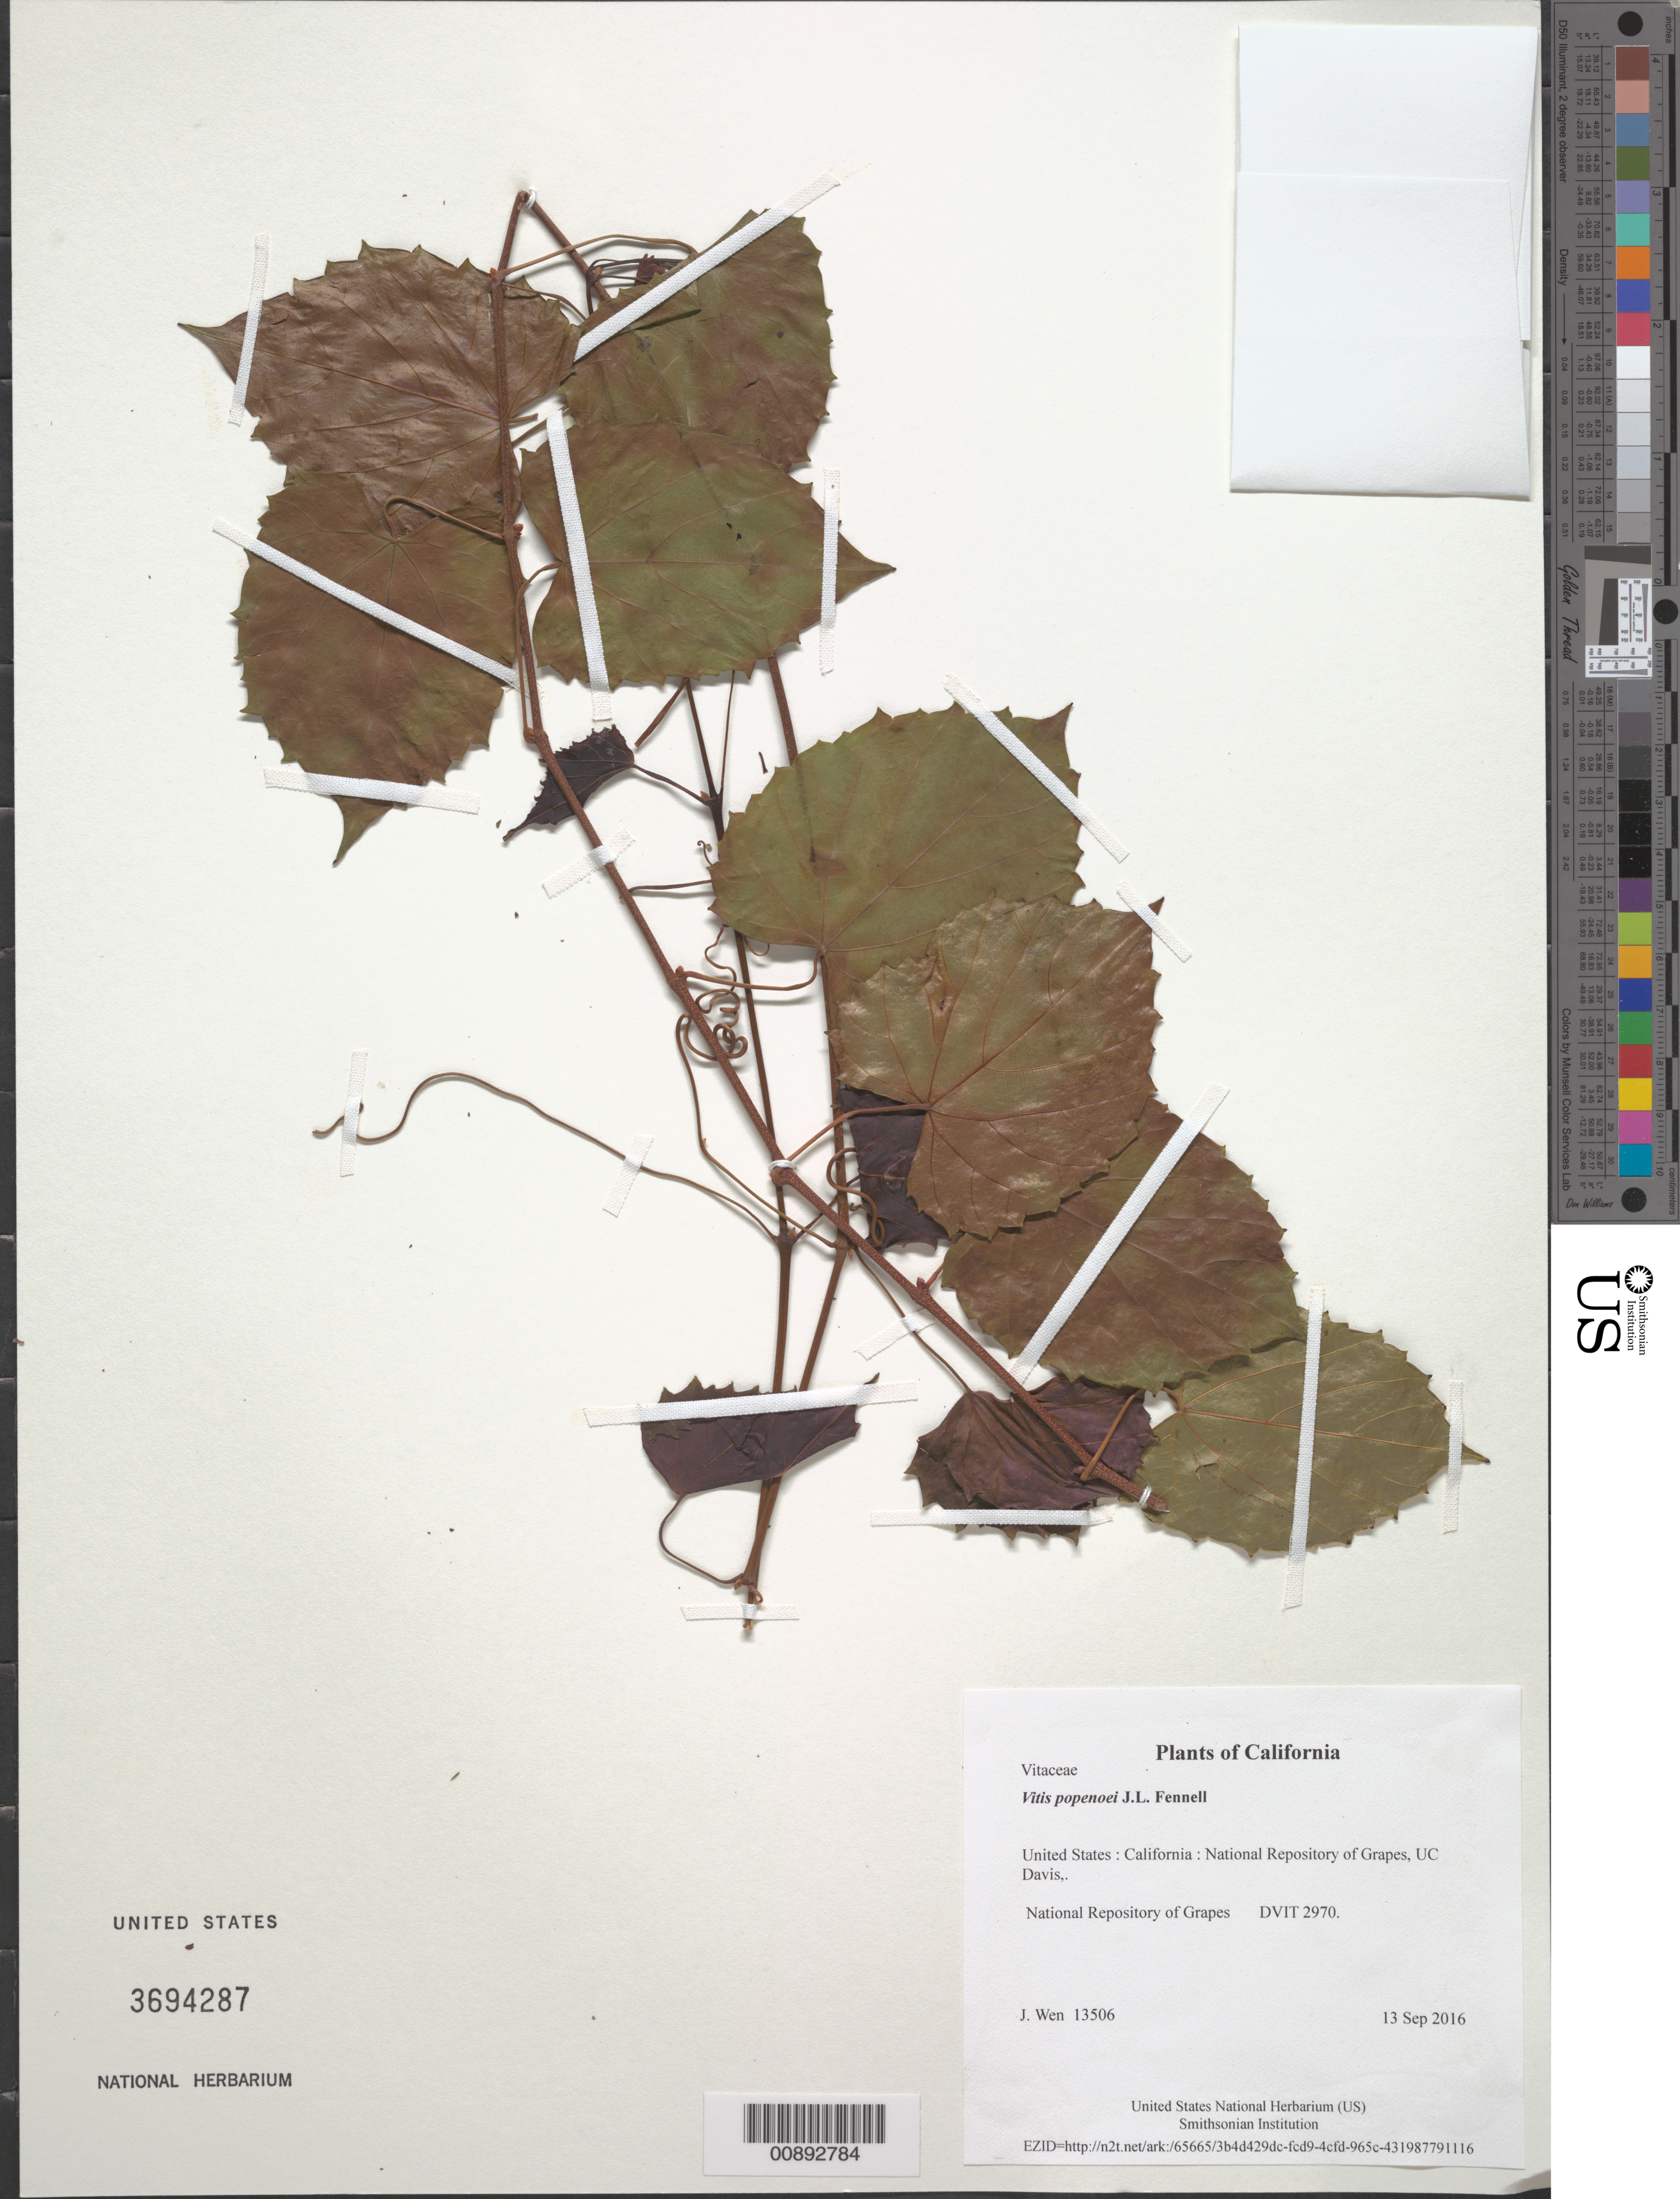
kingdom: Plantae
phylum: Tracheophyta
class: Magnoliopsida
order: Vitales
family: Vitaceae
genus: Vitis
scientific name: Vitis popenoei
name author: J.L. Fennell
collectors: J. Wen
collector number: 13506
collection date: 2016-09-13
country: United States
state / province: California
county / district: Yolo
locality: National Repository of Grapes, UC Davis,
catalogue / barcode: US 3694287